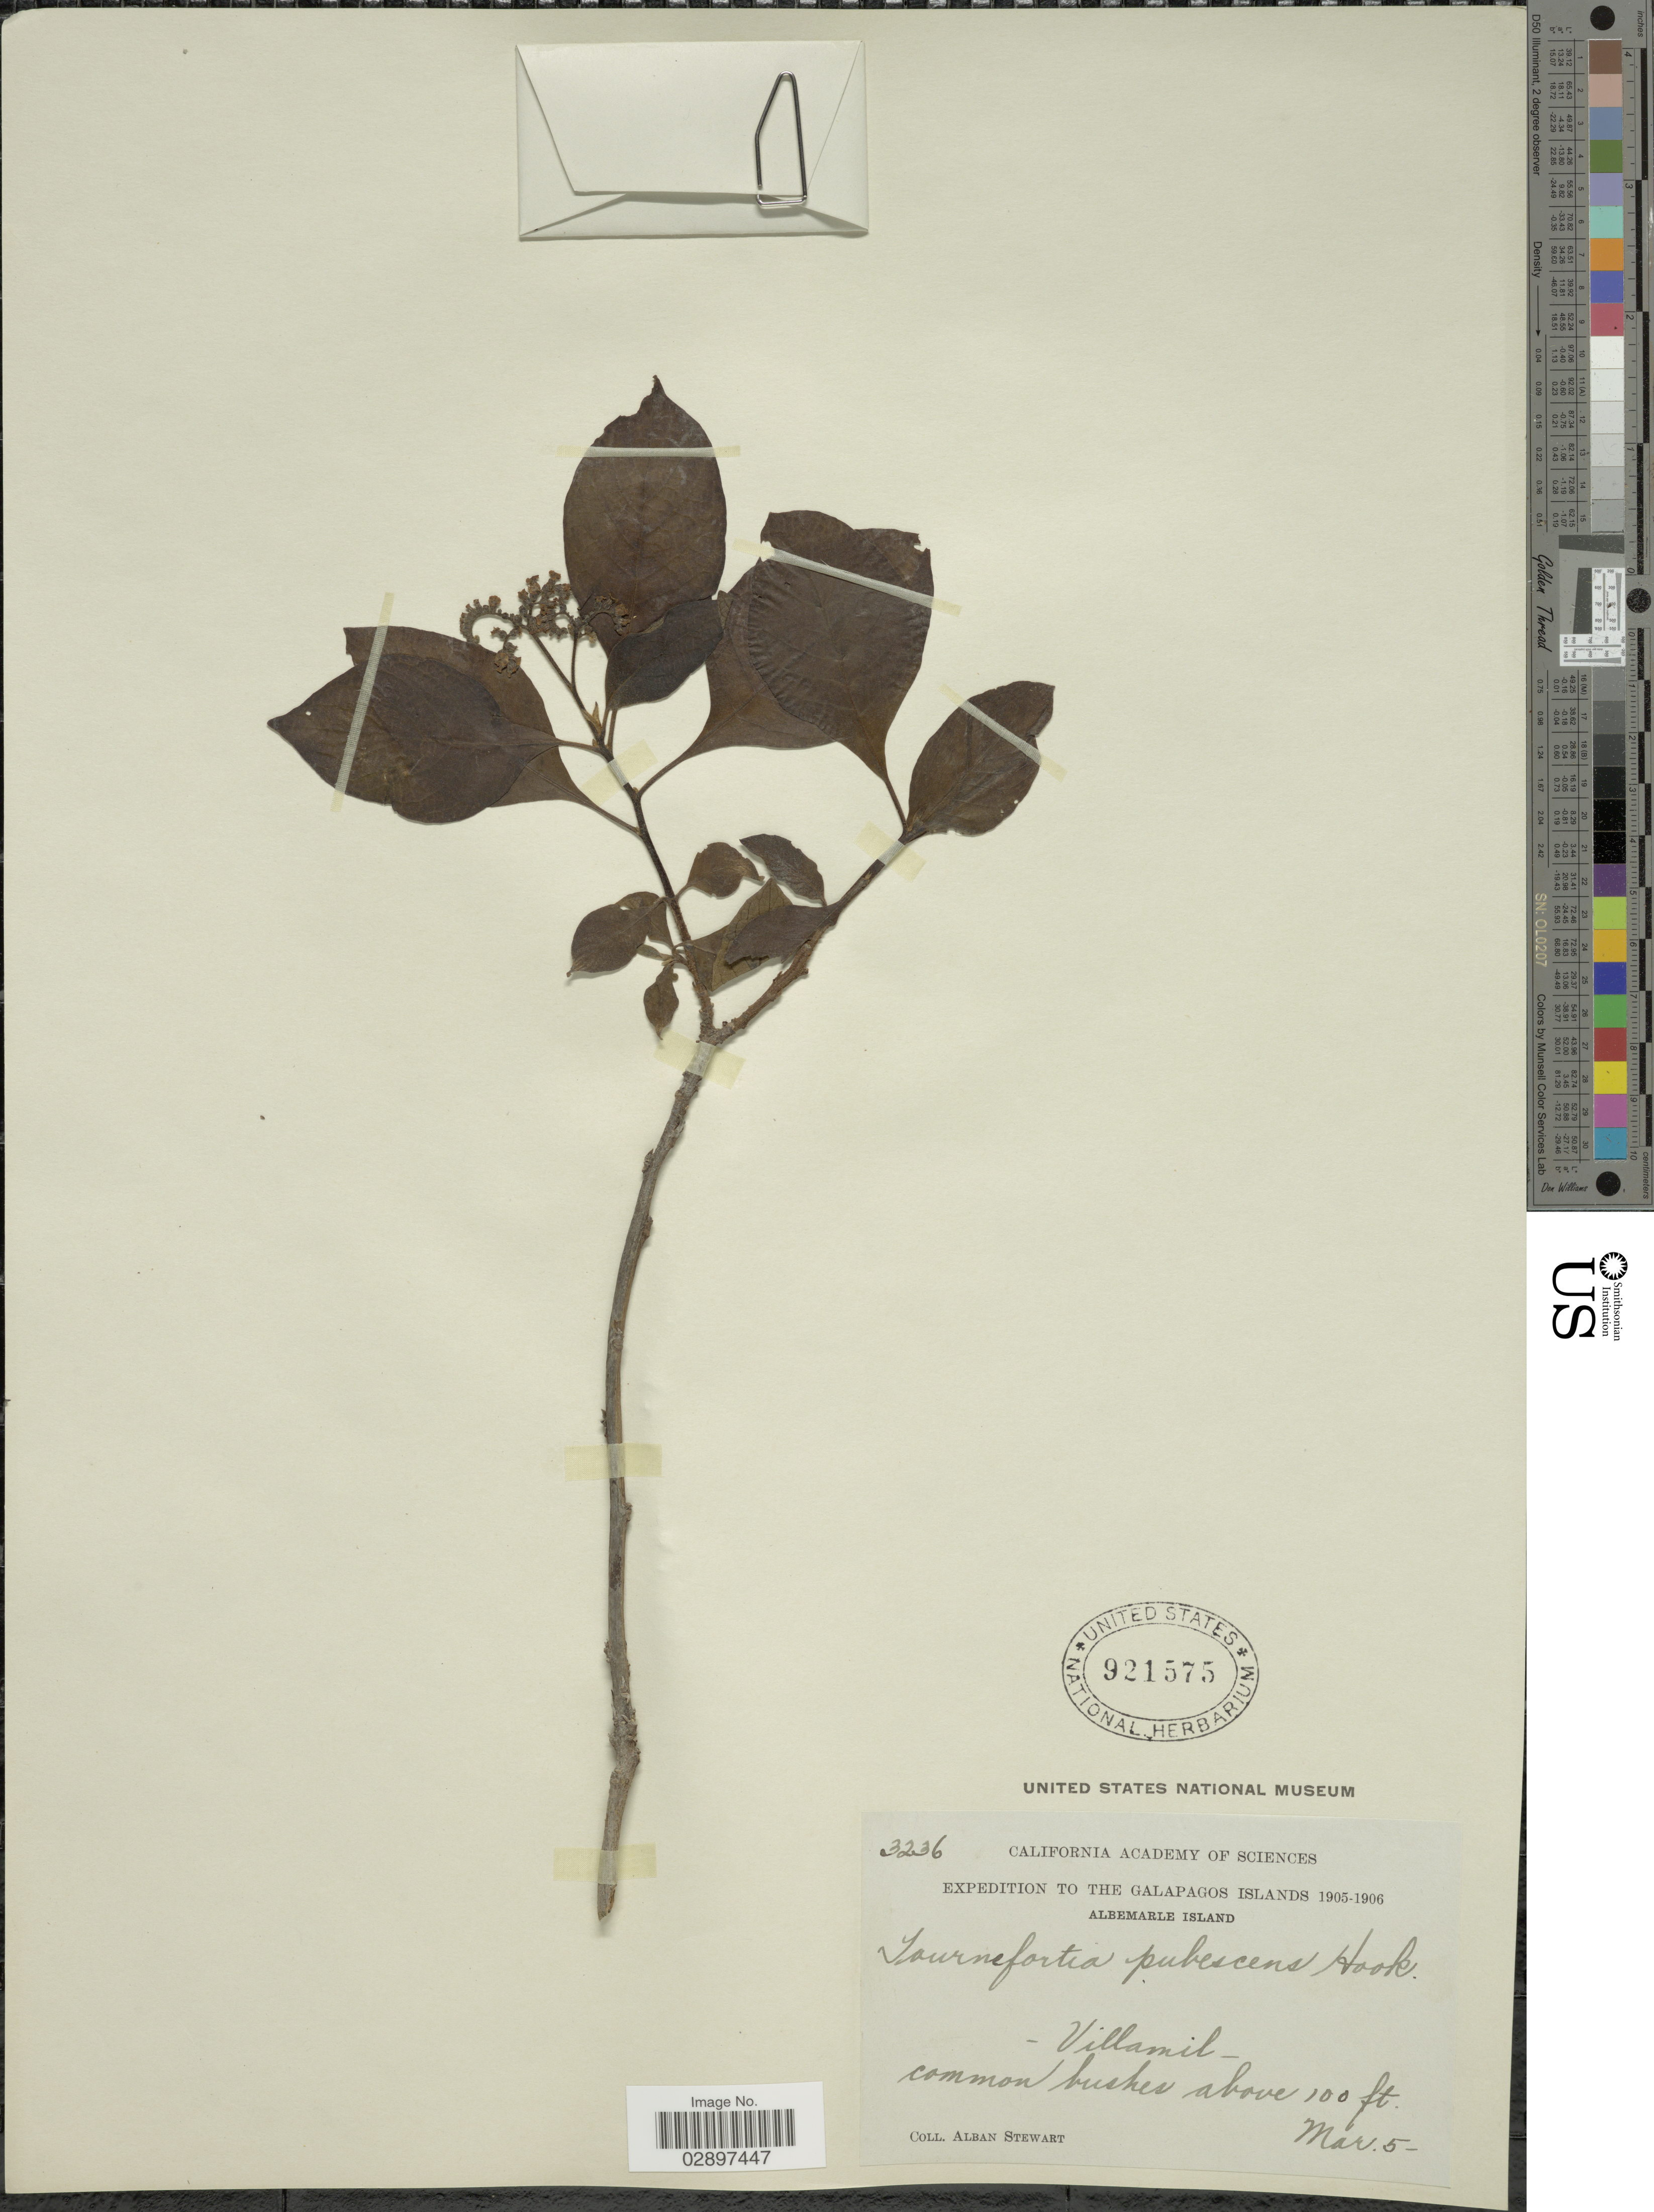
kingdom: Plantae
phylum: Tracheophyta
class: Magnoliopsida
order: Boraginales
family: Heliotropiaceae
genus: Tournefortia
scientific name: Tournefortia pubescens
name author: Hook. f.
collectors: A. Stewart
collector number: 3236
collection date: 1905-03-05/1906-03-05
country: Ecuador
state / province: Colón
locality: The Galapagos Islands. Albemarle Island. Villamil.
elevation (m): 30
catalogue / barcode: US 921575